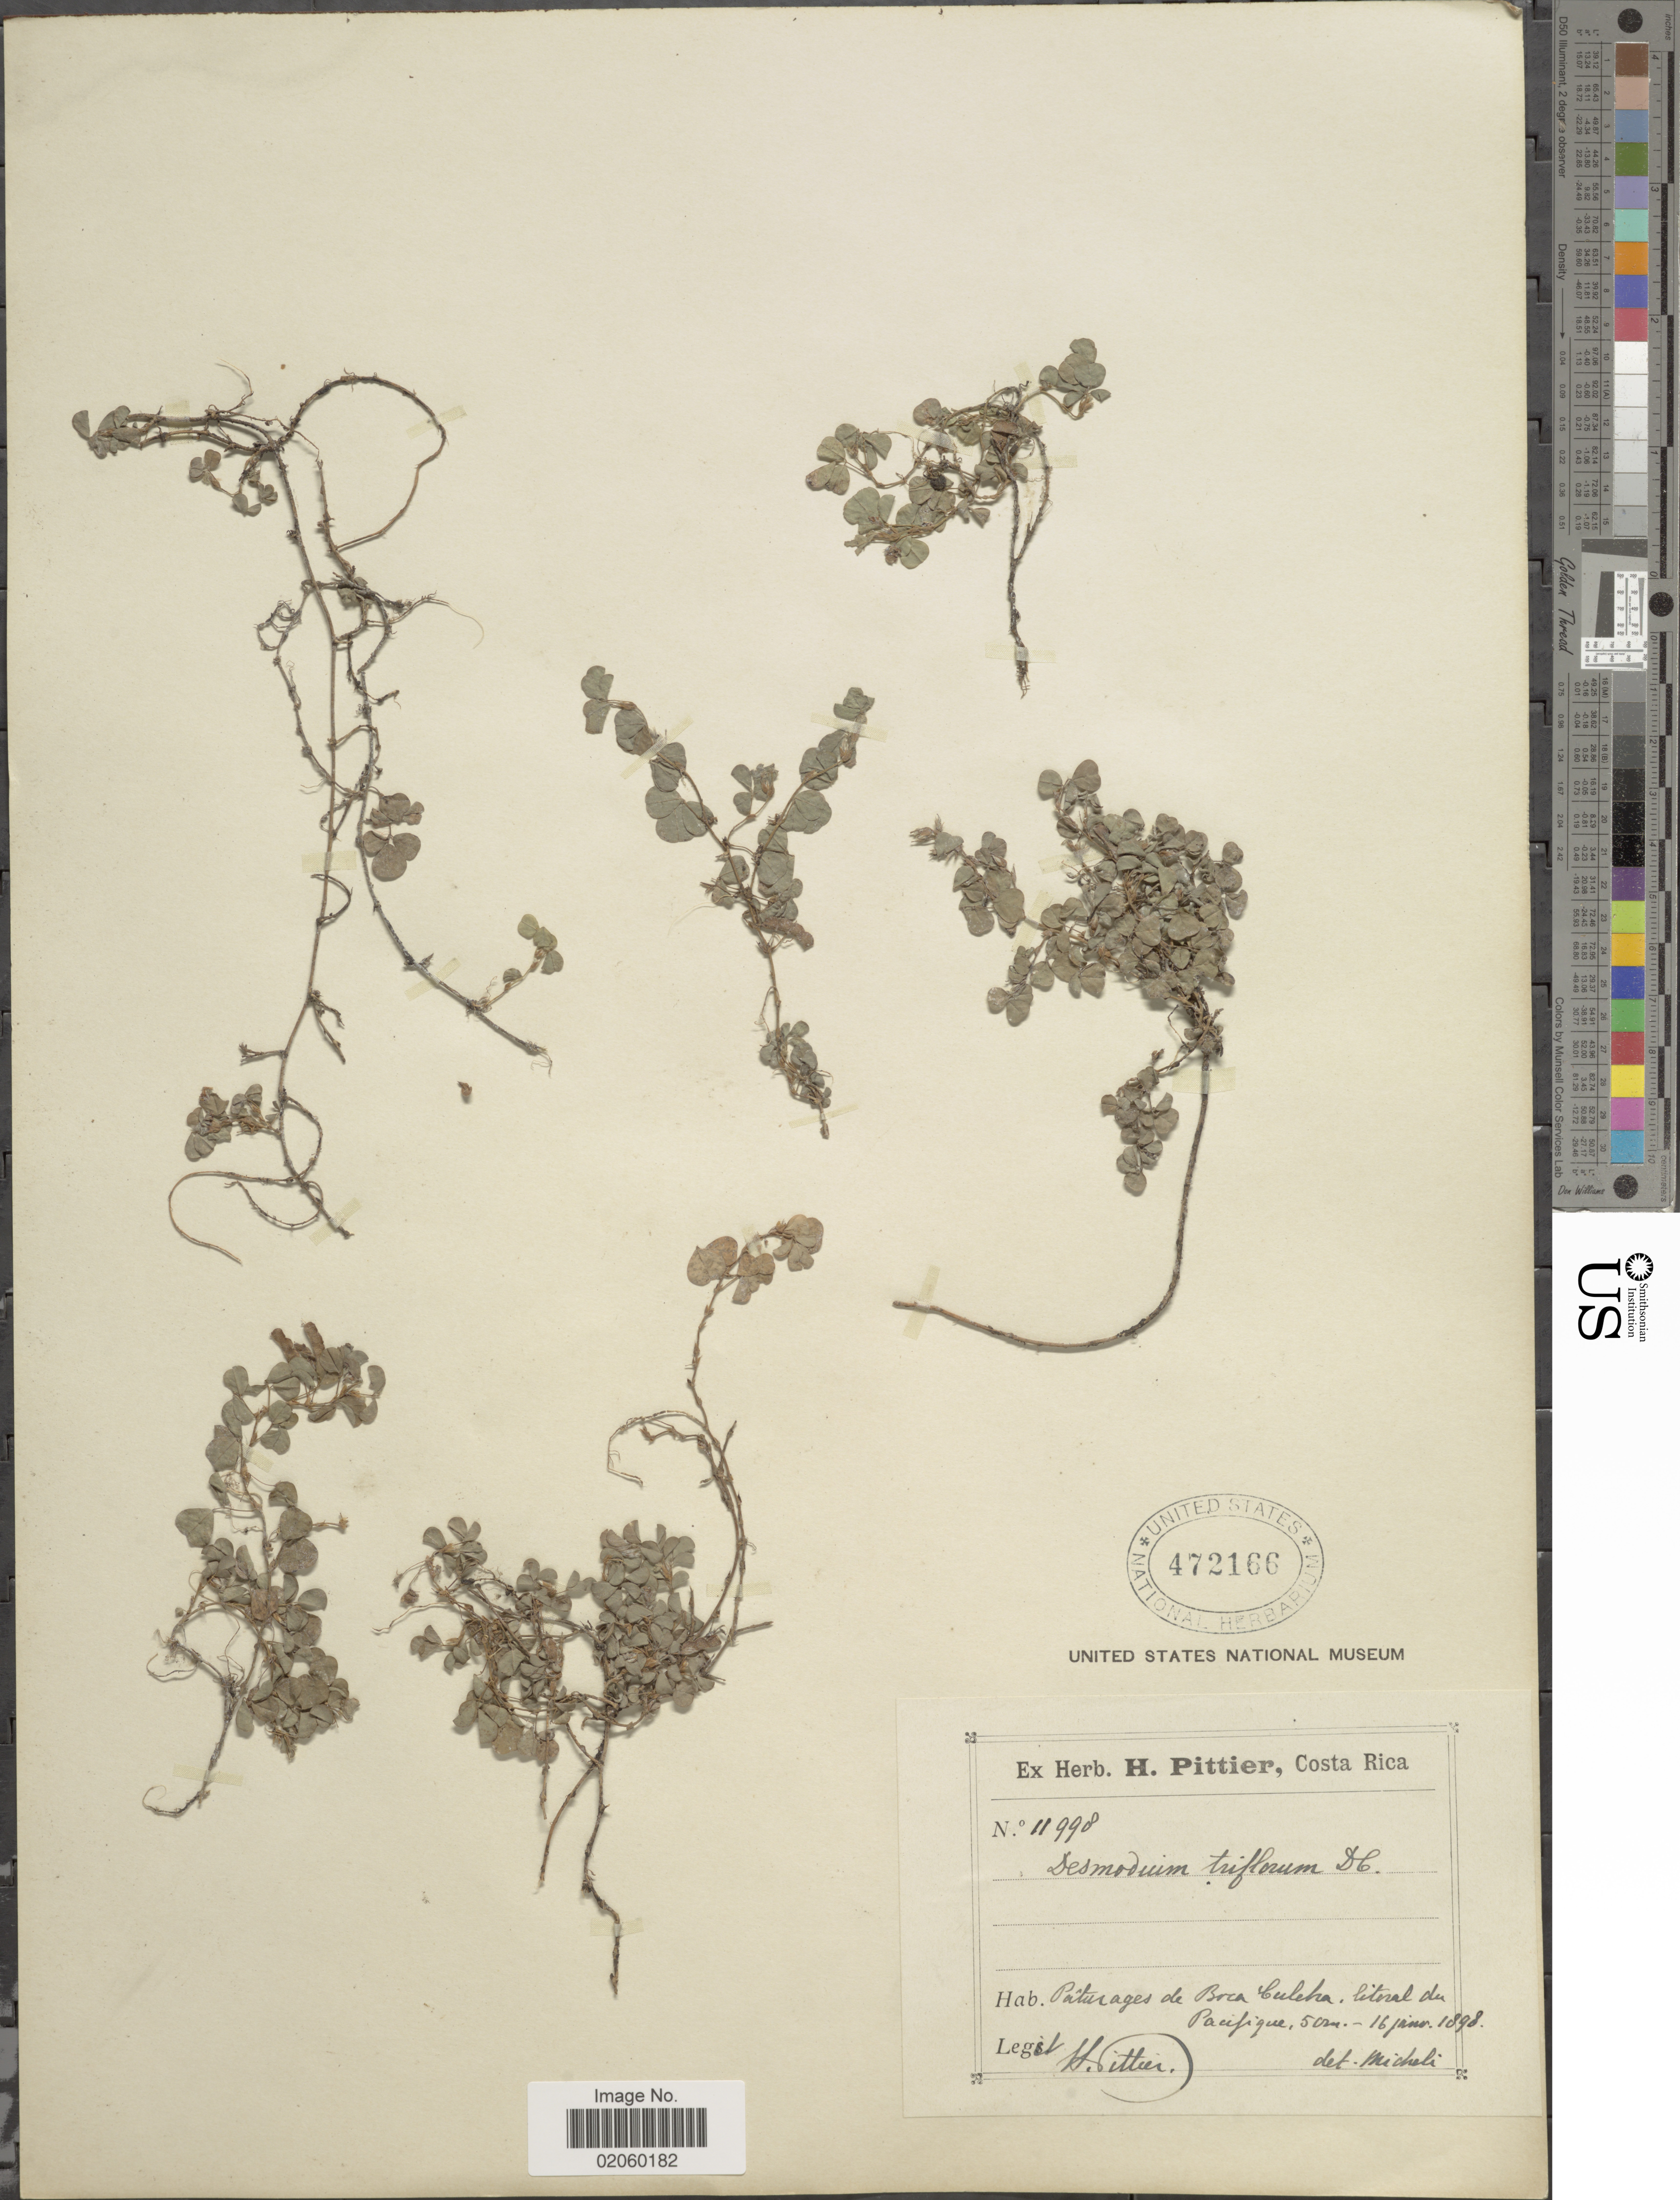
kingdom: Plantae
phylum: Tracheophyta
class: Magnoliopsida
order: Fabales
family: Fabaceae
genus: Grona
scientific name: Grona triflora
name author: (L.) H. Ohashi & K. Ohashi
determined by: Strong, Mark T., (BOT), Smithsonian Institution - National Museum of Natural History (UNITED STATES)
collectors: H. F. Pittier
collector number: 11998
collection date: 1898-06-16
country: Costa Rica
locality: Paturages de Boca Culebra, Littoral de Pacifique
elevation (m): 50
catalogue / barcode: US 472166